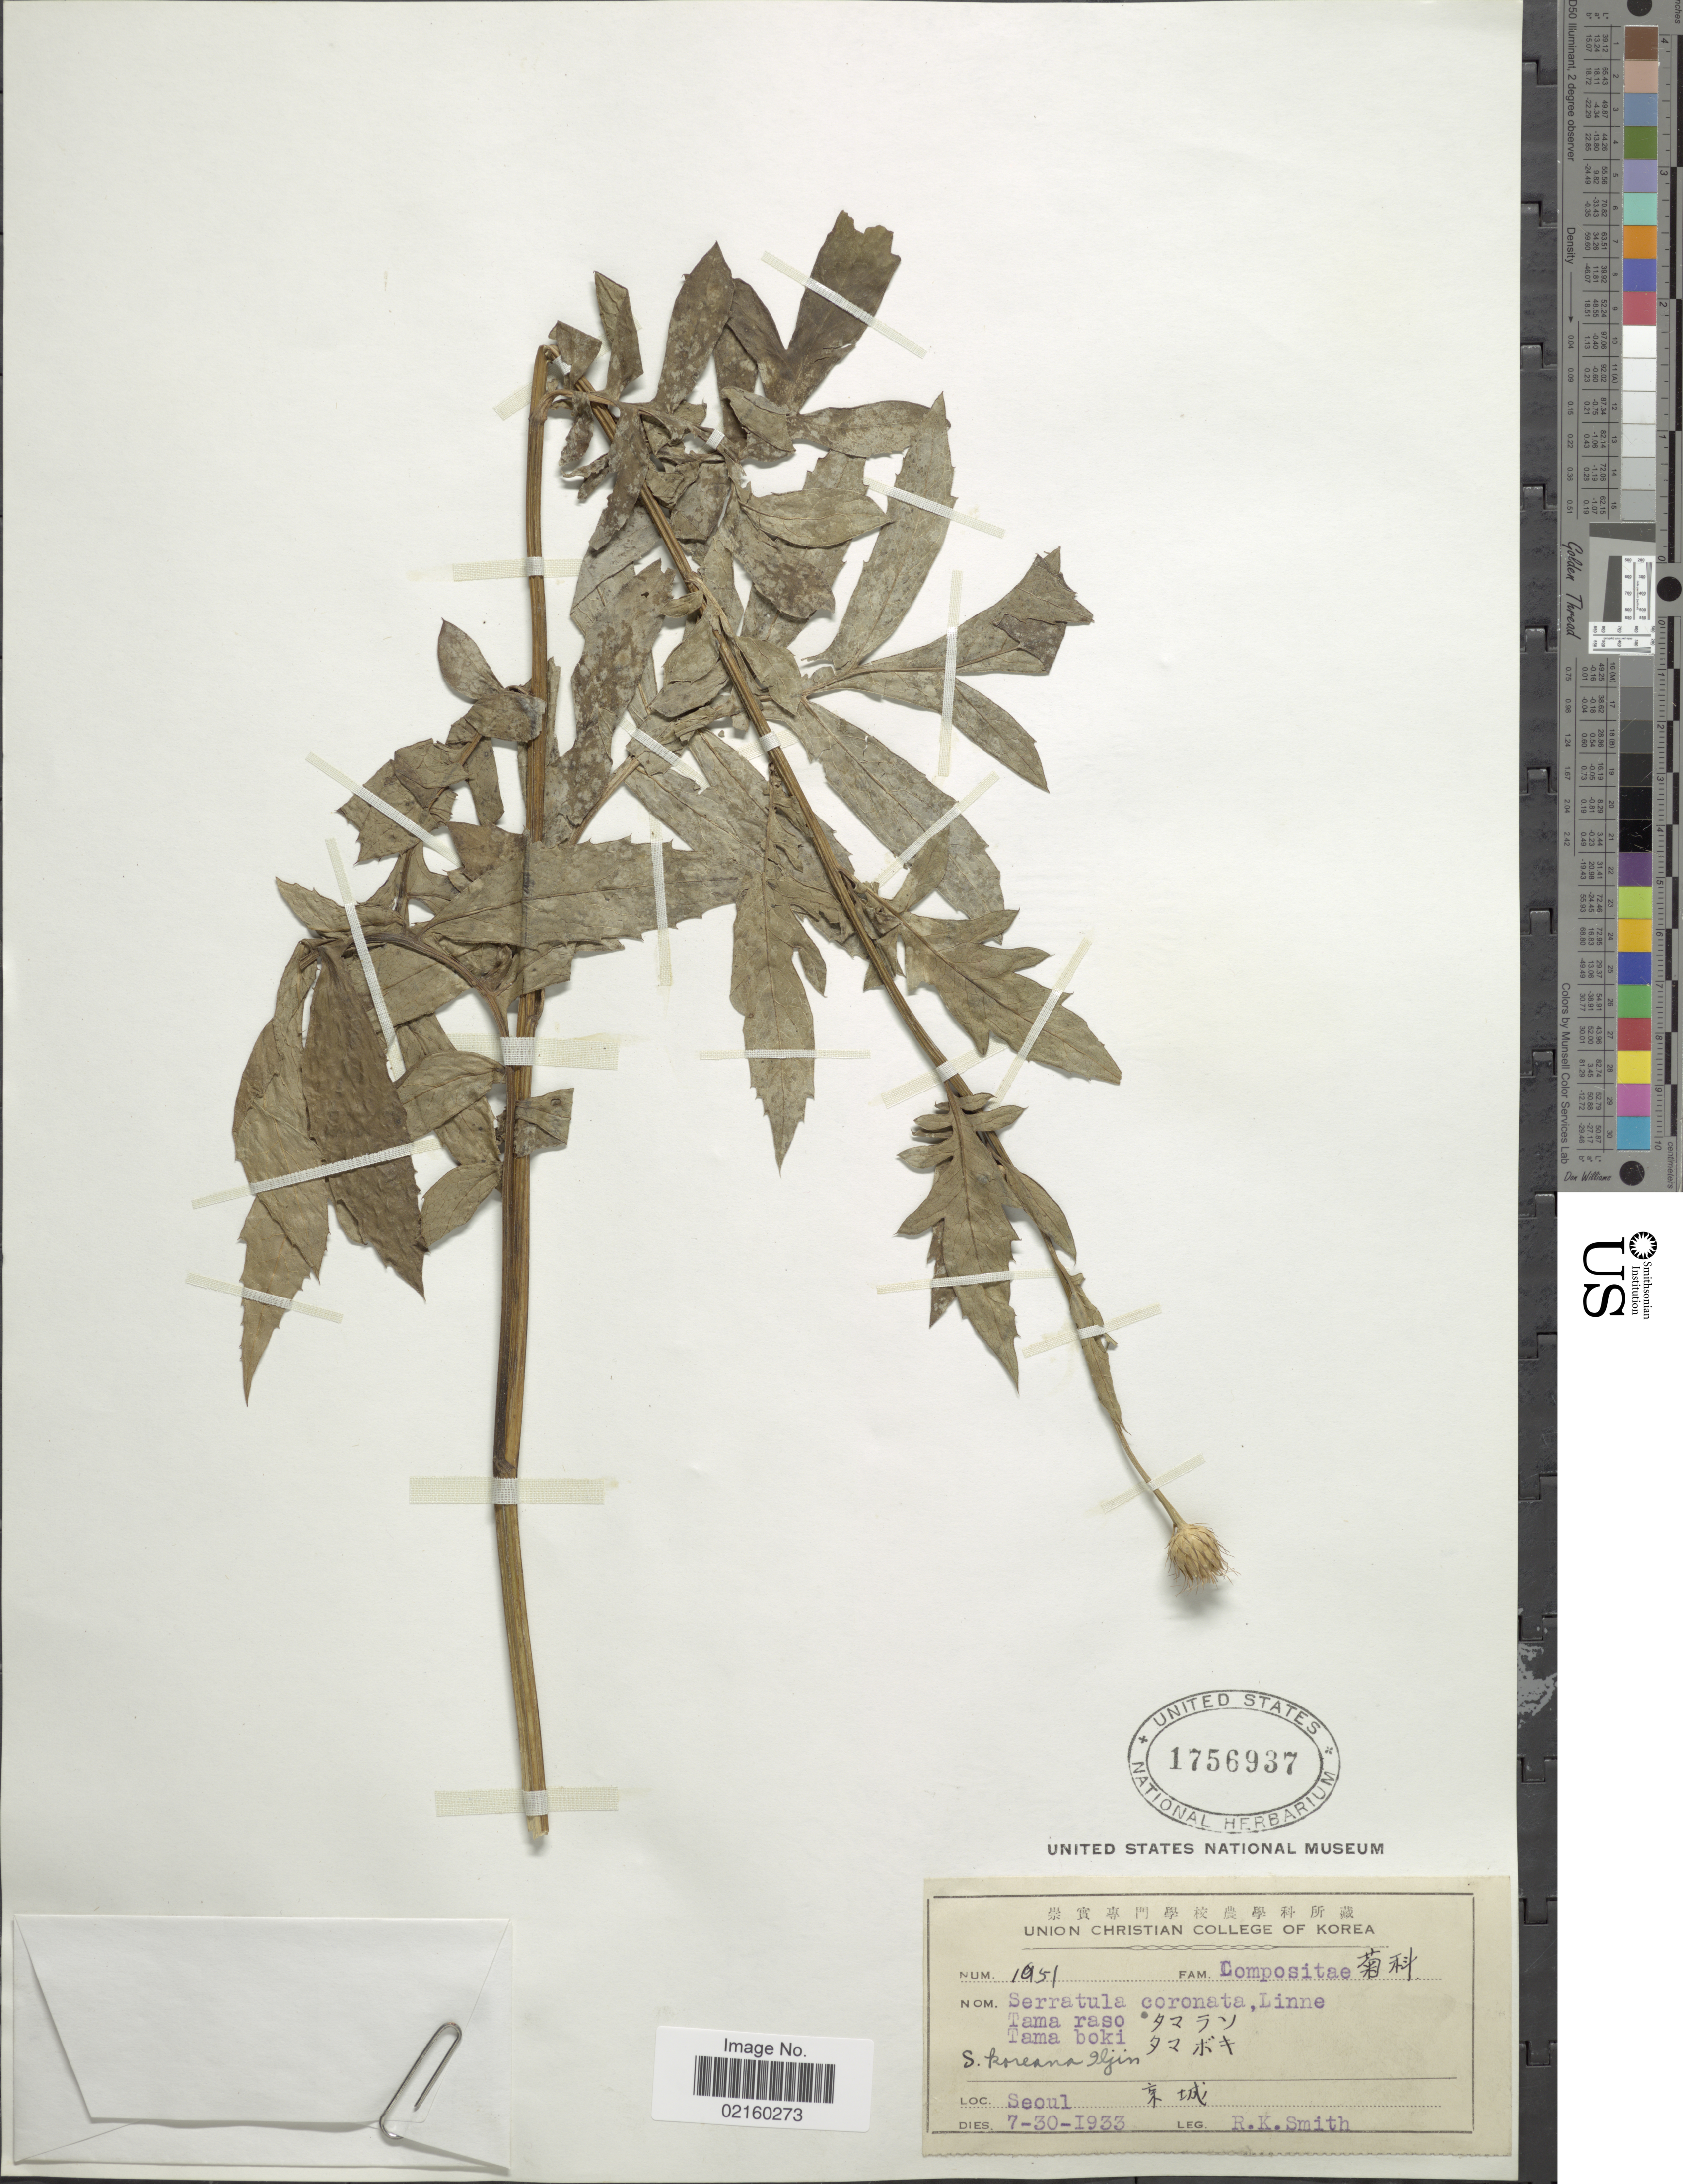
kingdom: Plantae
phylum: Tracheophyta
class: Magnoliopsida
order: Asterales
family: Asteraceae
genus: Serratula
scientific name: Serratula coronata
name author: L.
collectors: R. Smith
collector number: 1951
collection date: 1933-07-30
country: South Korea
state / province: Seoul Special City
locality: Seoul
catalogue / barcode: US 1756937